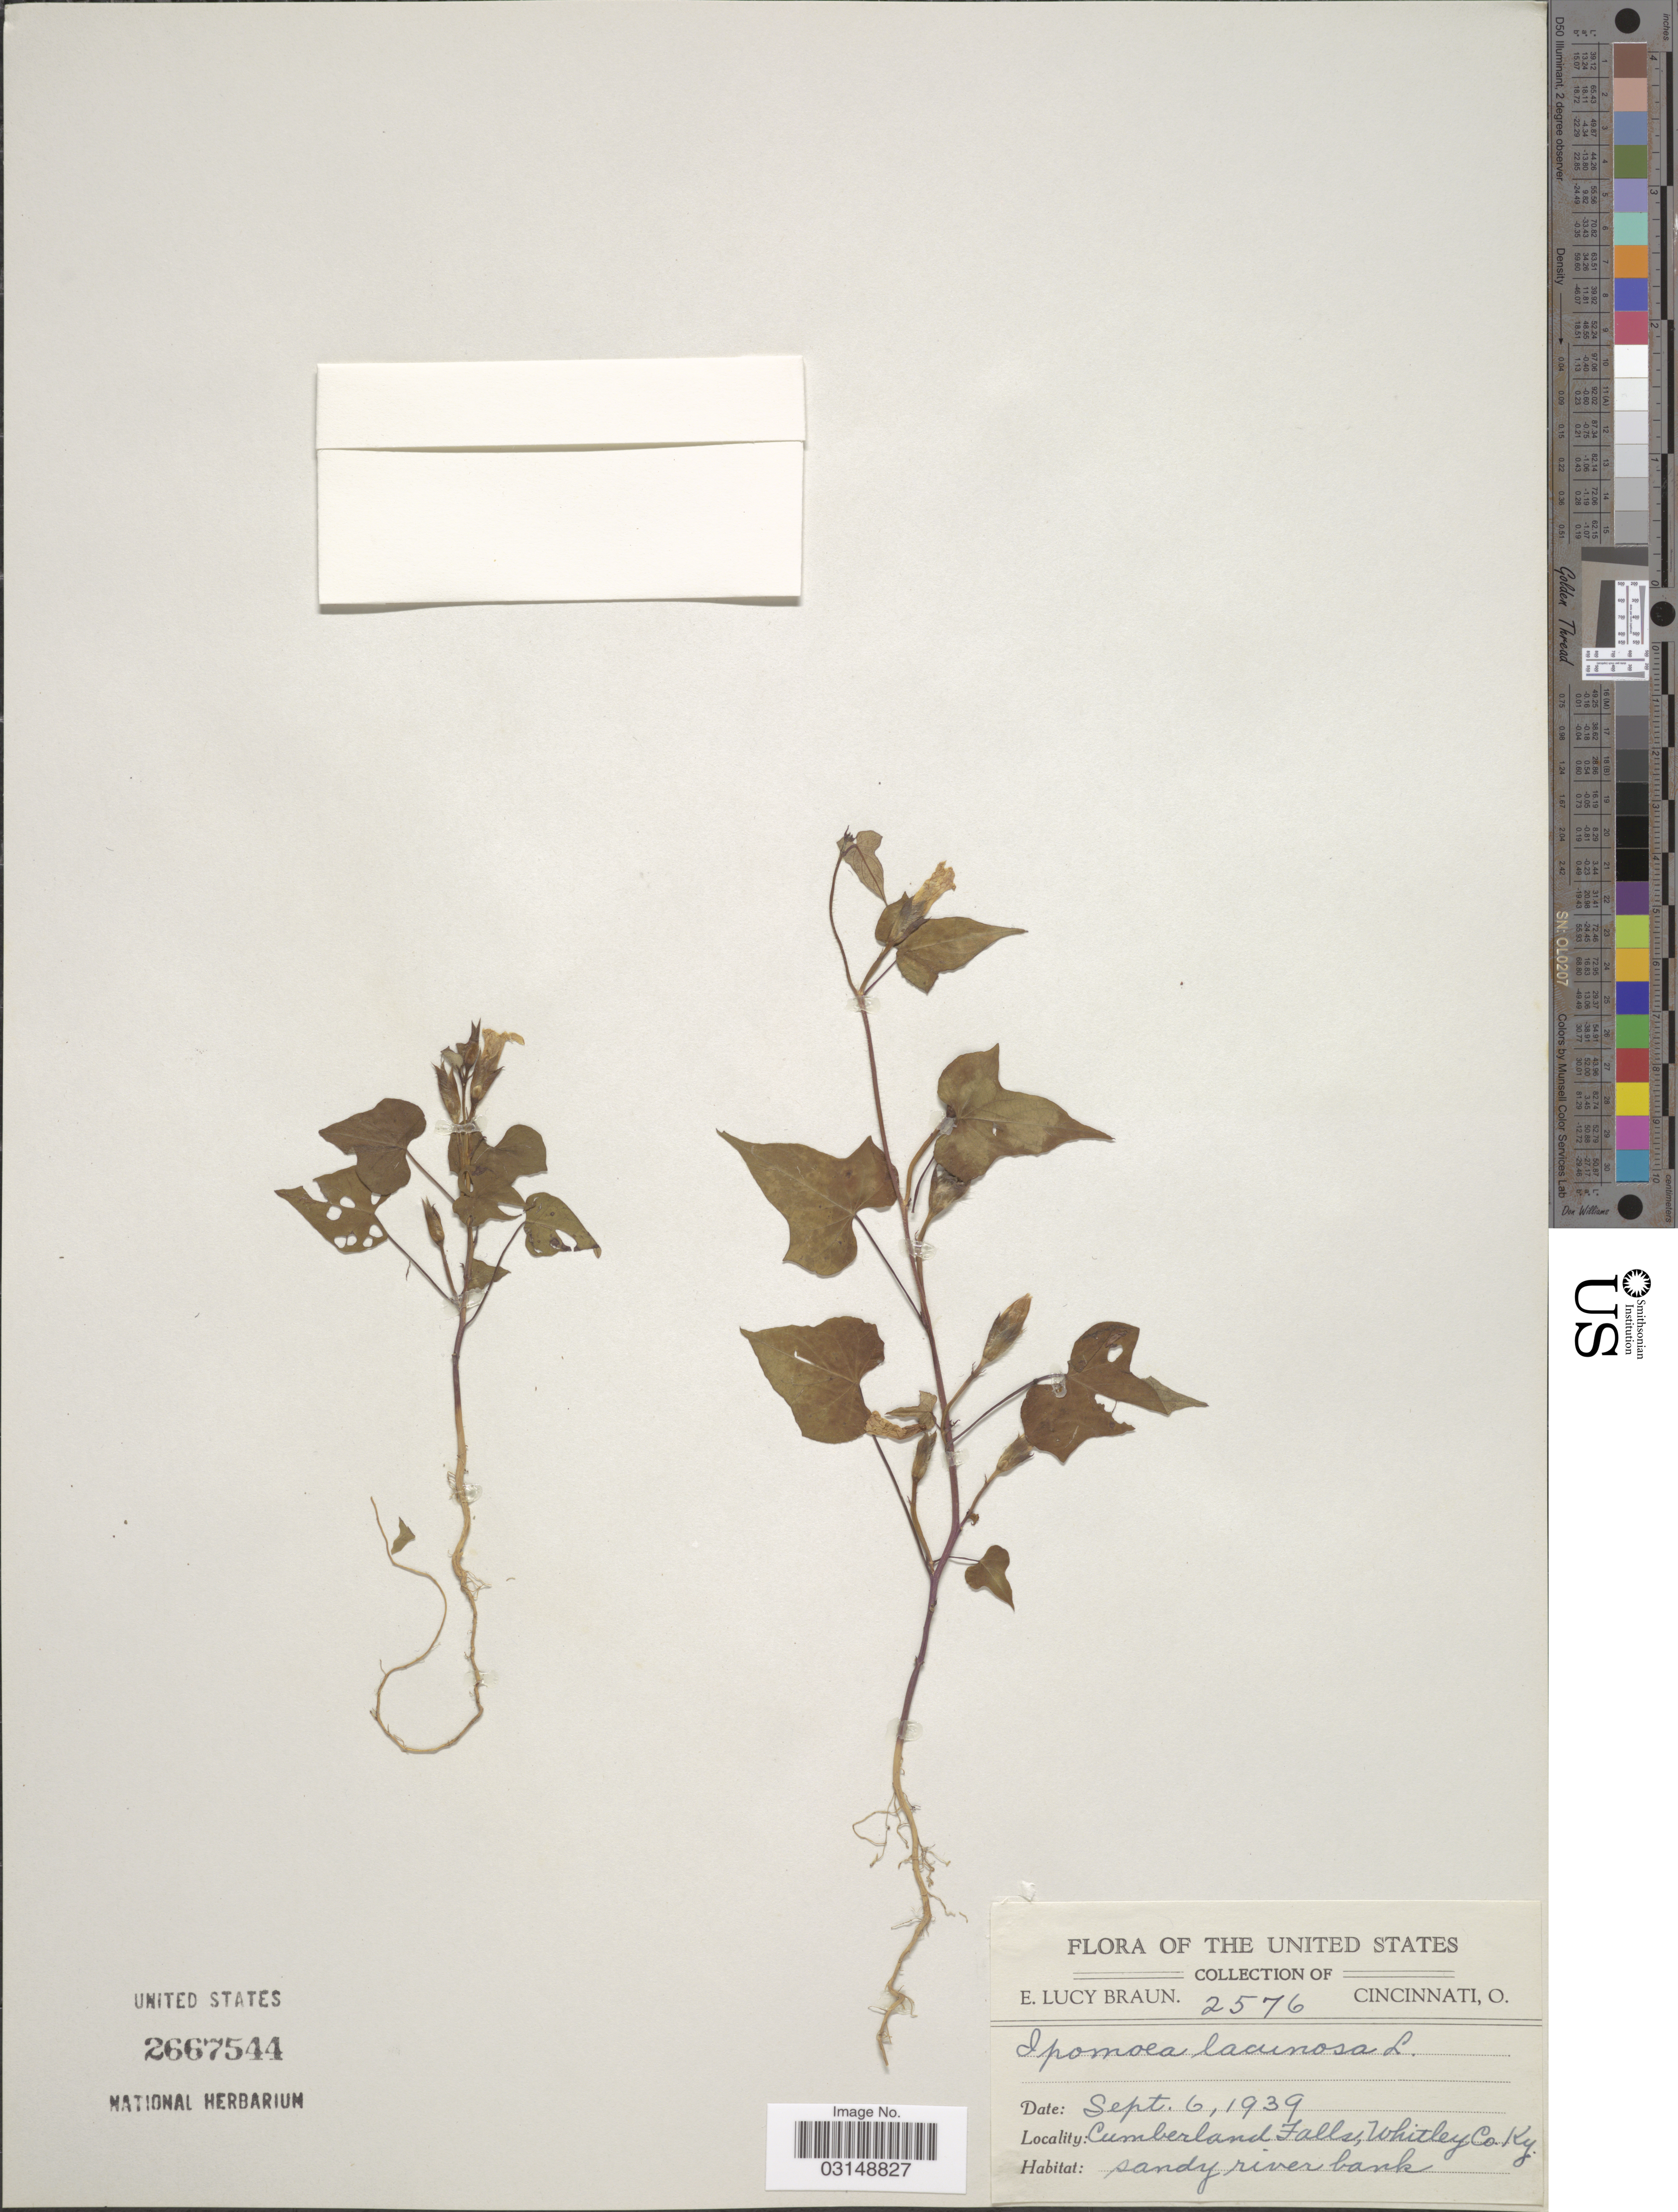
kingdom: Plantae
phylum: Tracheophyta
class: Magnoliopsida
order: Solanales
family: Convolvulaceae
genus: Ipomoea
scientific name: Ipomoea lacunosa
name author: L.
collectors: E. L. Braun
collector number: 2576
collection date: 1939-09-06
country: United States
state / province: Kentucky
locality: Cumberland Falls, Whitley Co.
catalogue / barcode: US 2667544